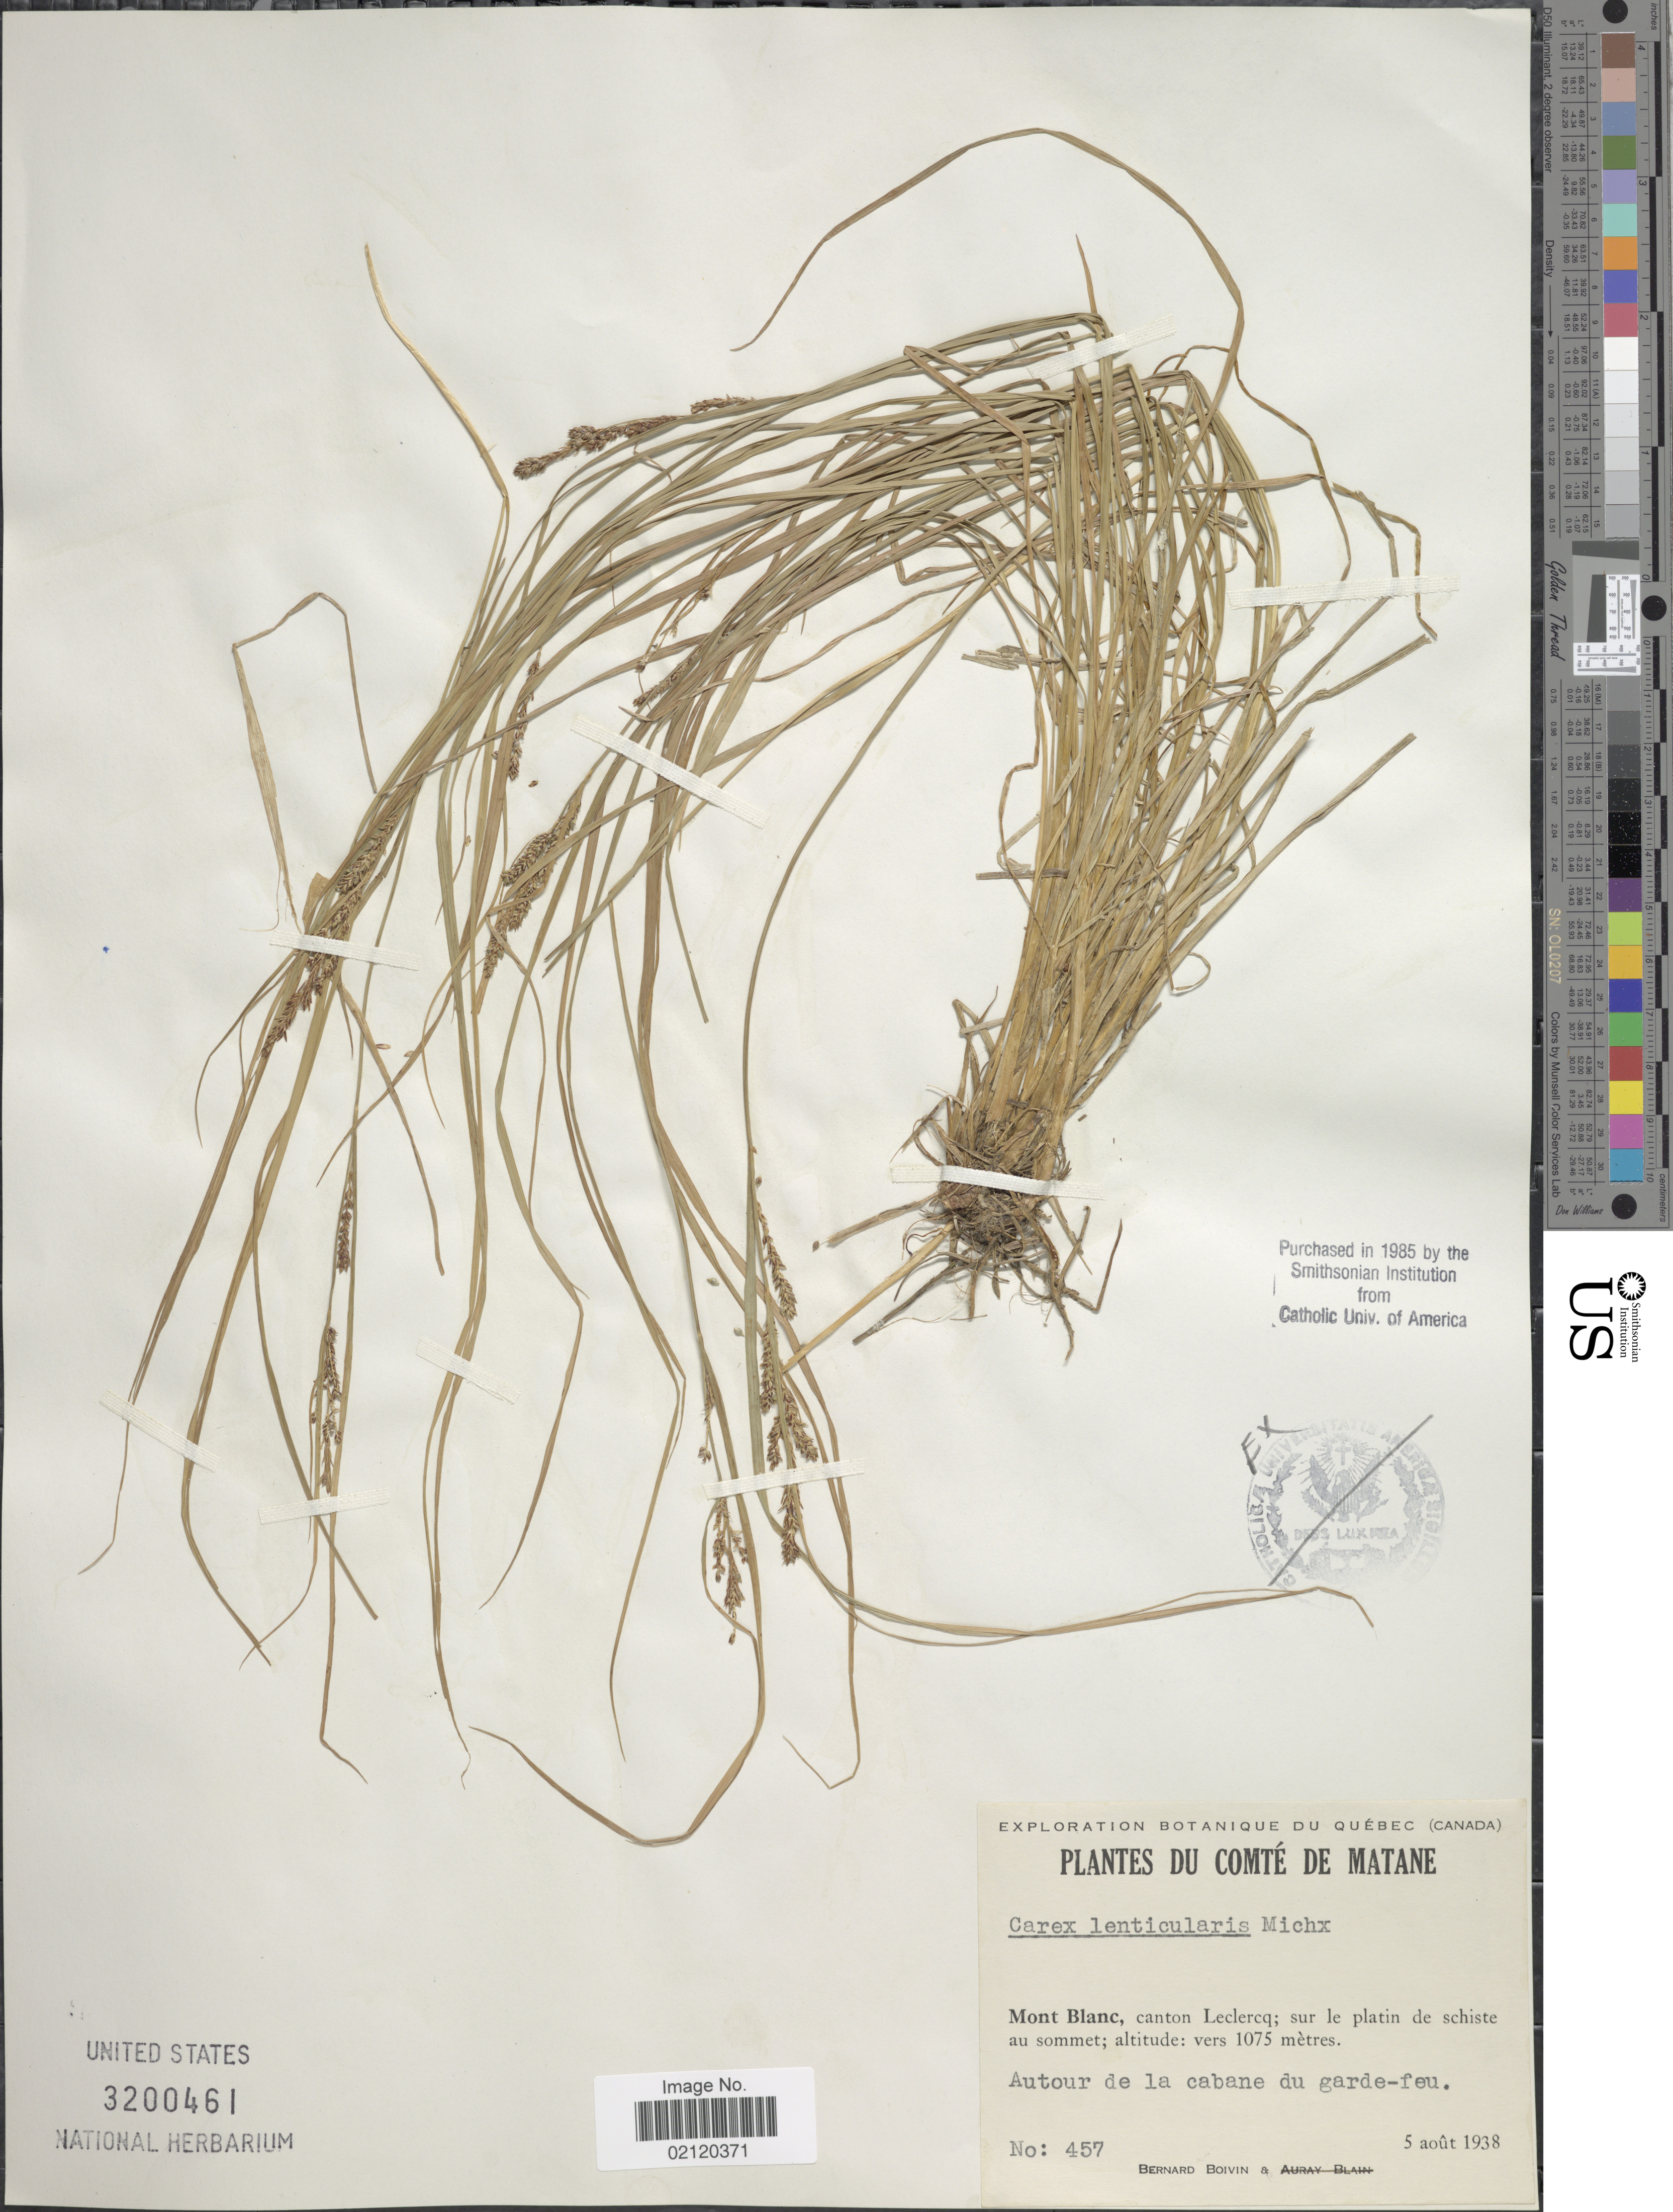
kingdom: Plantae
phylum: Tracheophyta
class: Liliopsida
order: Poales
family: Cyperaceae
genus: Carex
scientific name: Carex lenticularis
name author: Michx.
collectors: J. R. B. Boivin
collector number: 457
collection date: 1938-08-05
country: Canada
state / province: Quebec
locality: Comte de Matane, Mont Blanc, canton Leclercq: sur le platin de schiste au sommet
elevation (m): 1075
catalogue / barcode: US 3200461